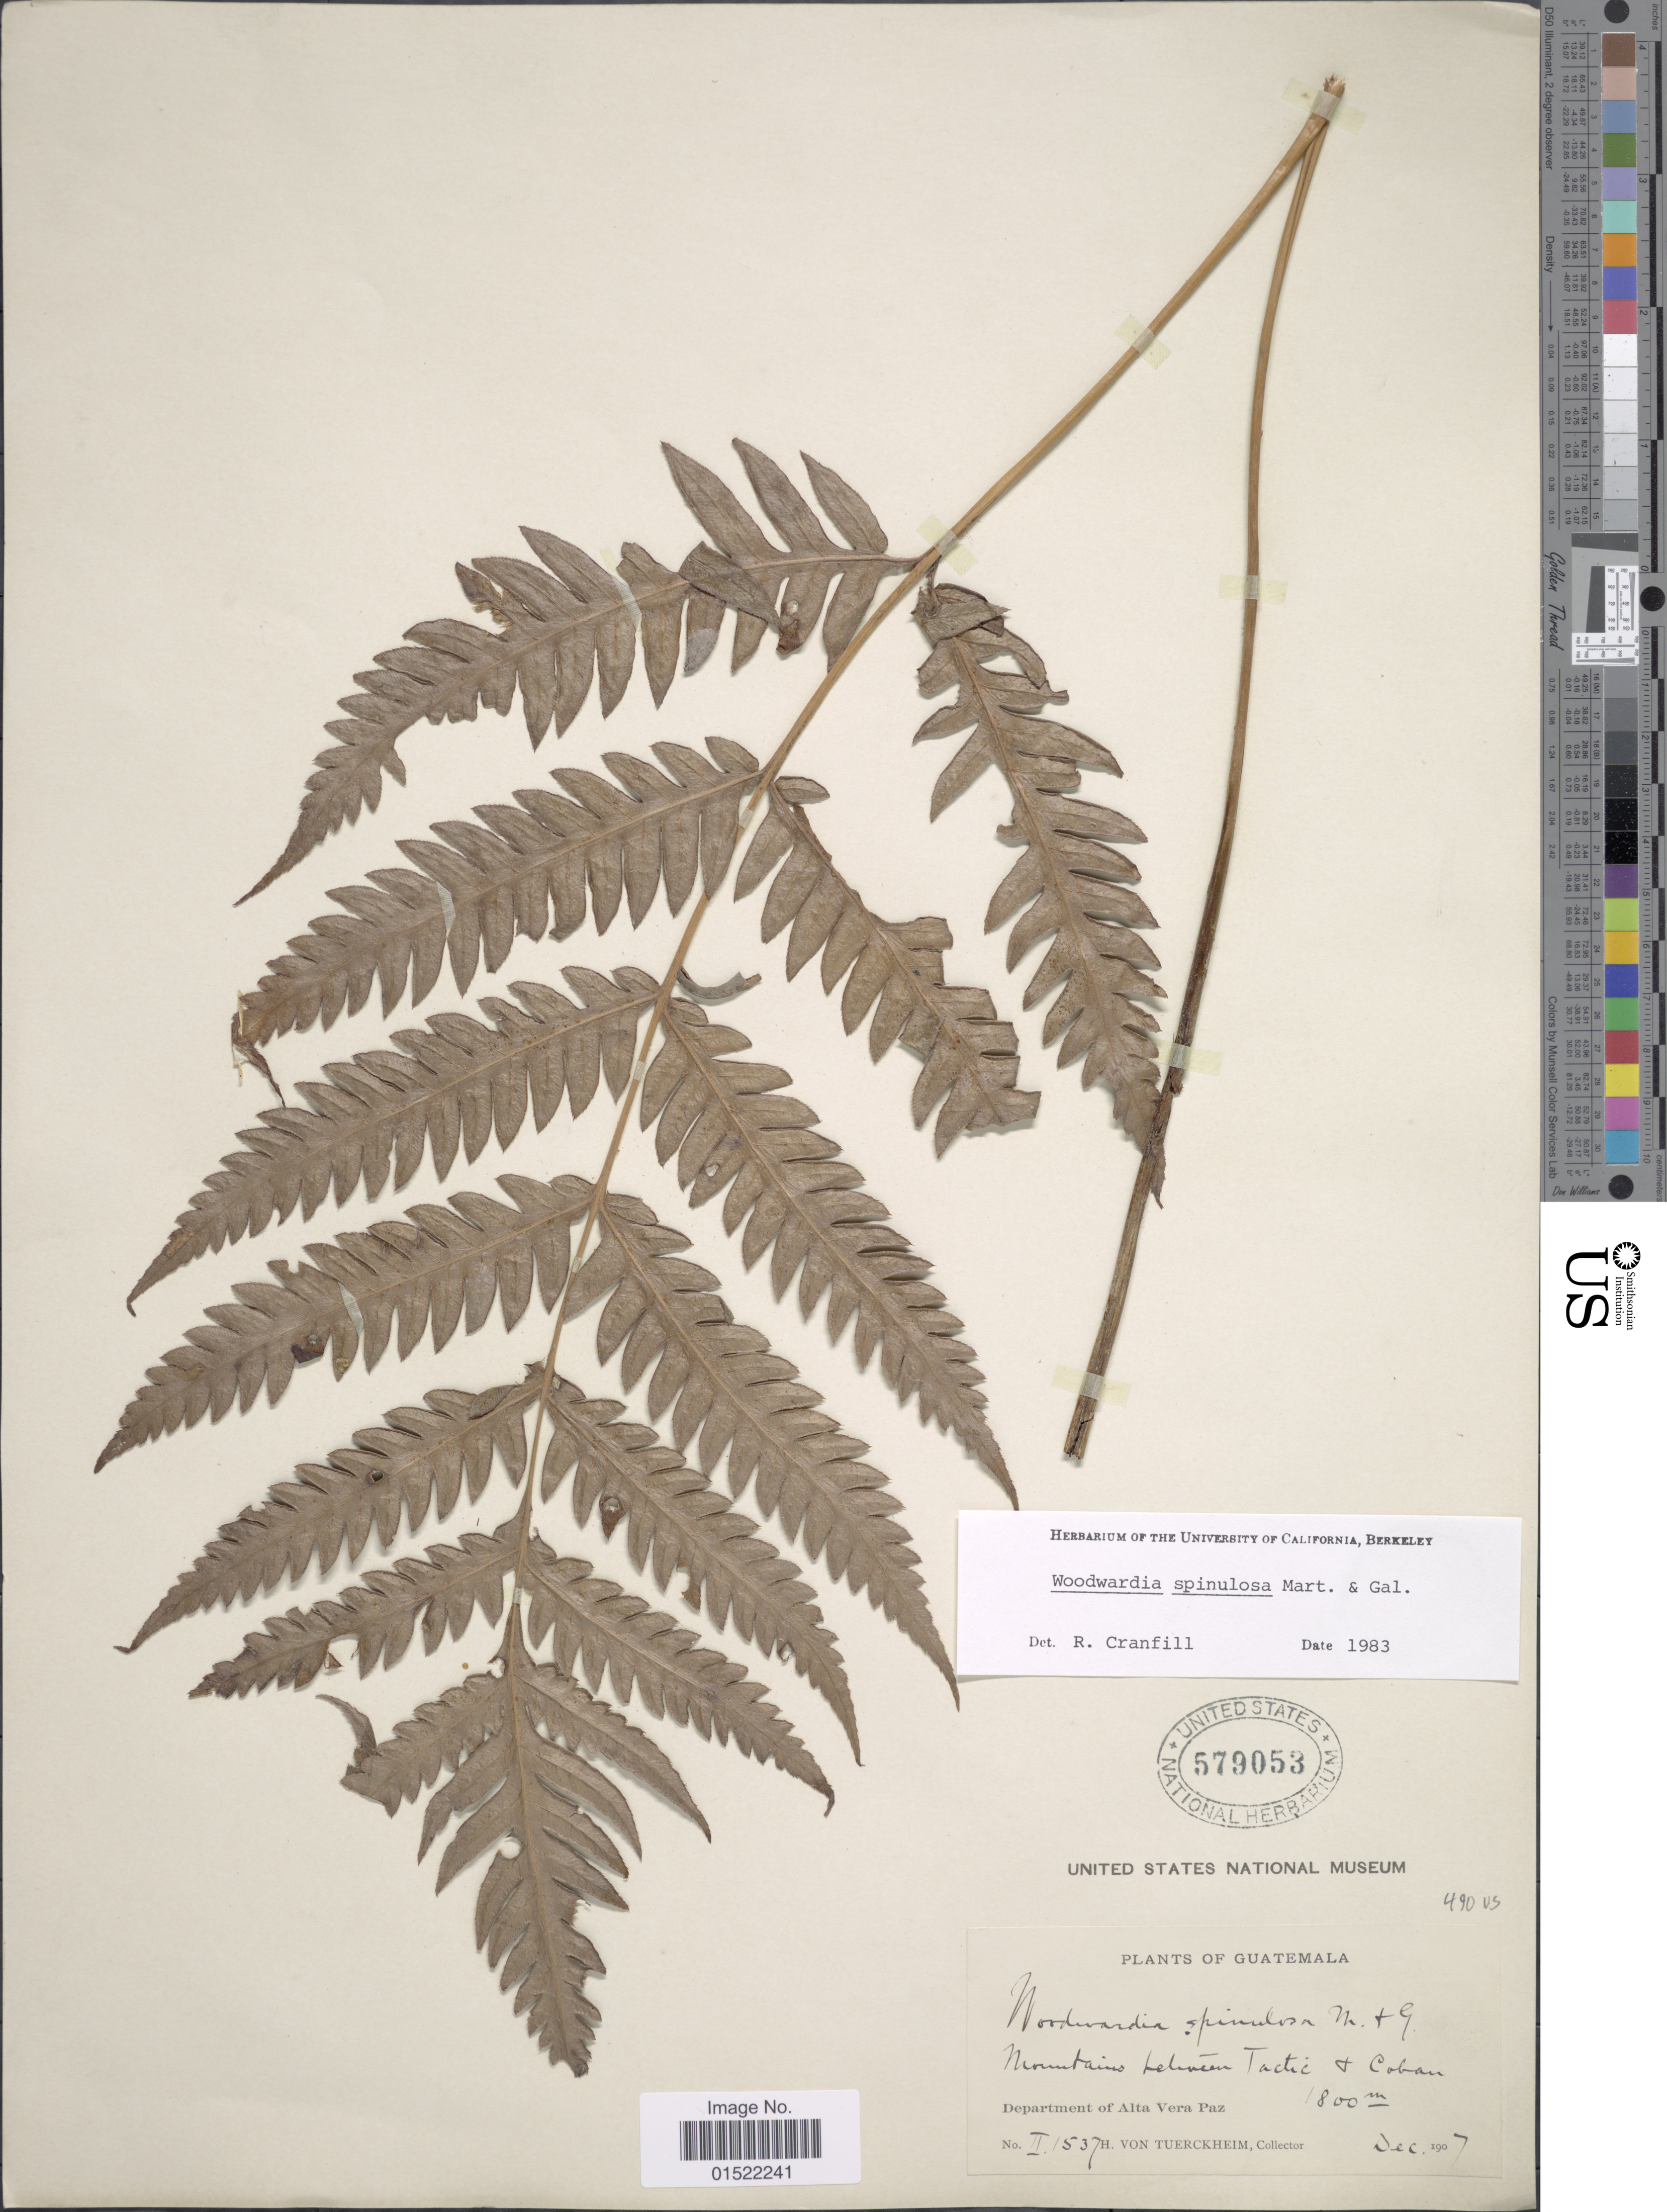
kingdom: Plantae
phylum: Tracheophyta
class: Polypodiopsida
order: Polypodiales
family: Blechnaceae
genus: Woodwardia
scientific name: Woodwardia spinulosa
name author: M. Martens & Galeotti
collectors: H. von Türckheim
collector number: II 1537*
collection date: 1907-12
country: Guatemala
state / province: Alta Verapaz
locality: Mountains between Tactic + Coban, Department of Alta Vera Paz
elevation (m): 1800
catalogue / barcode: US 579053